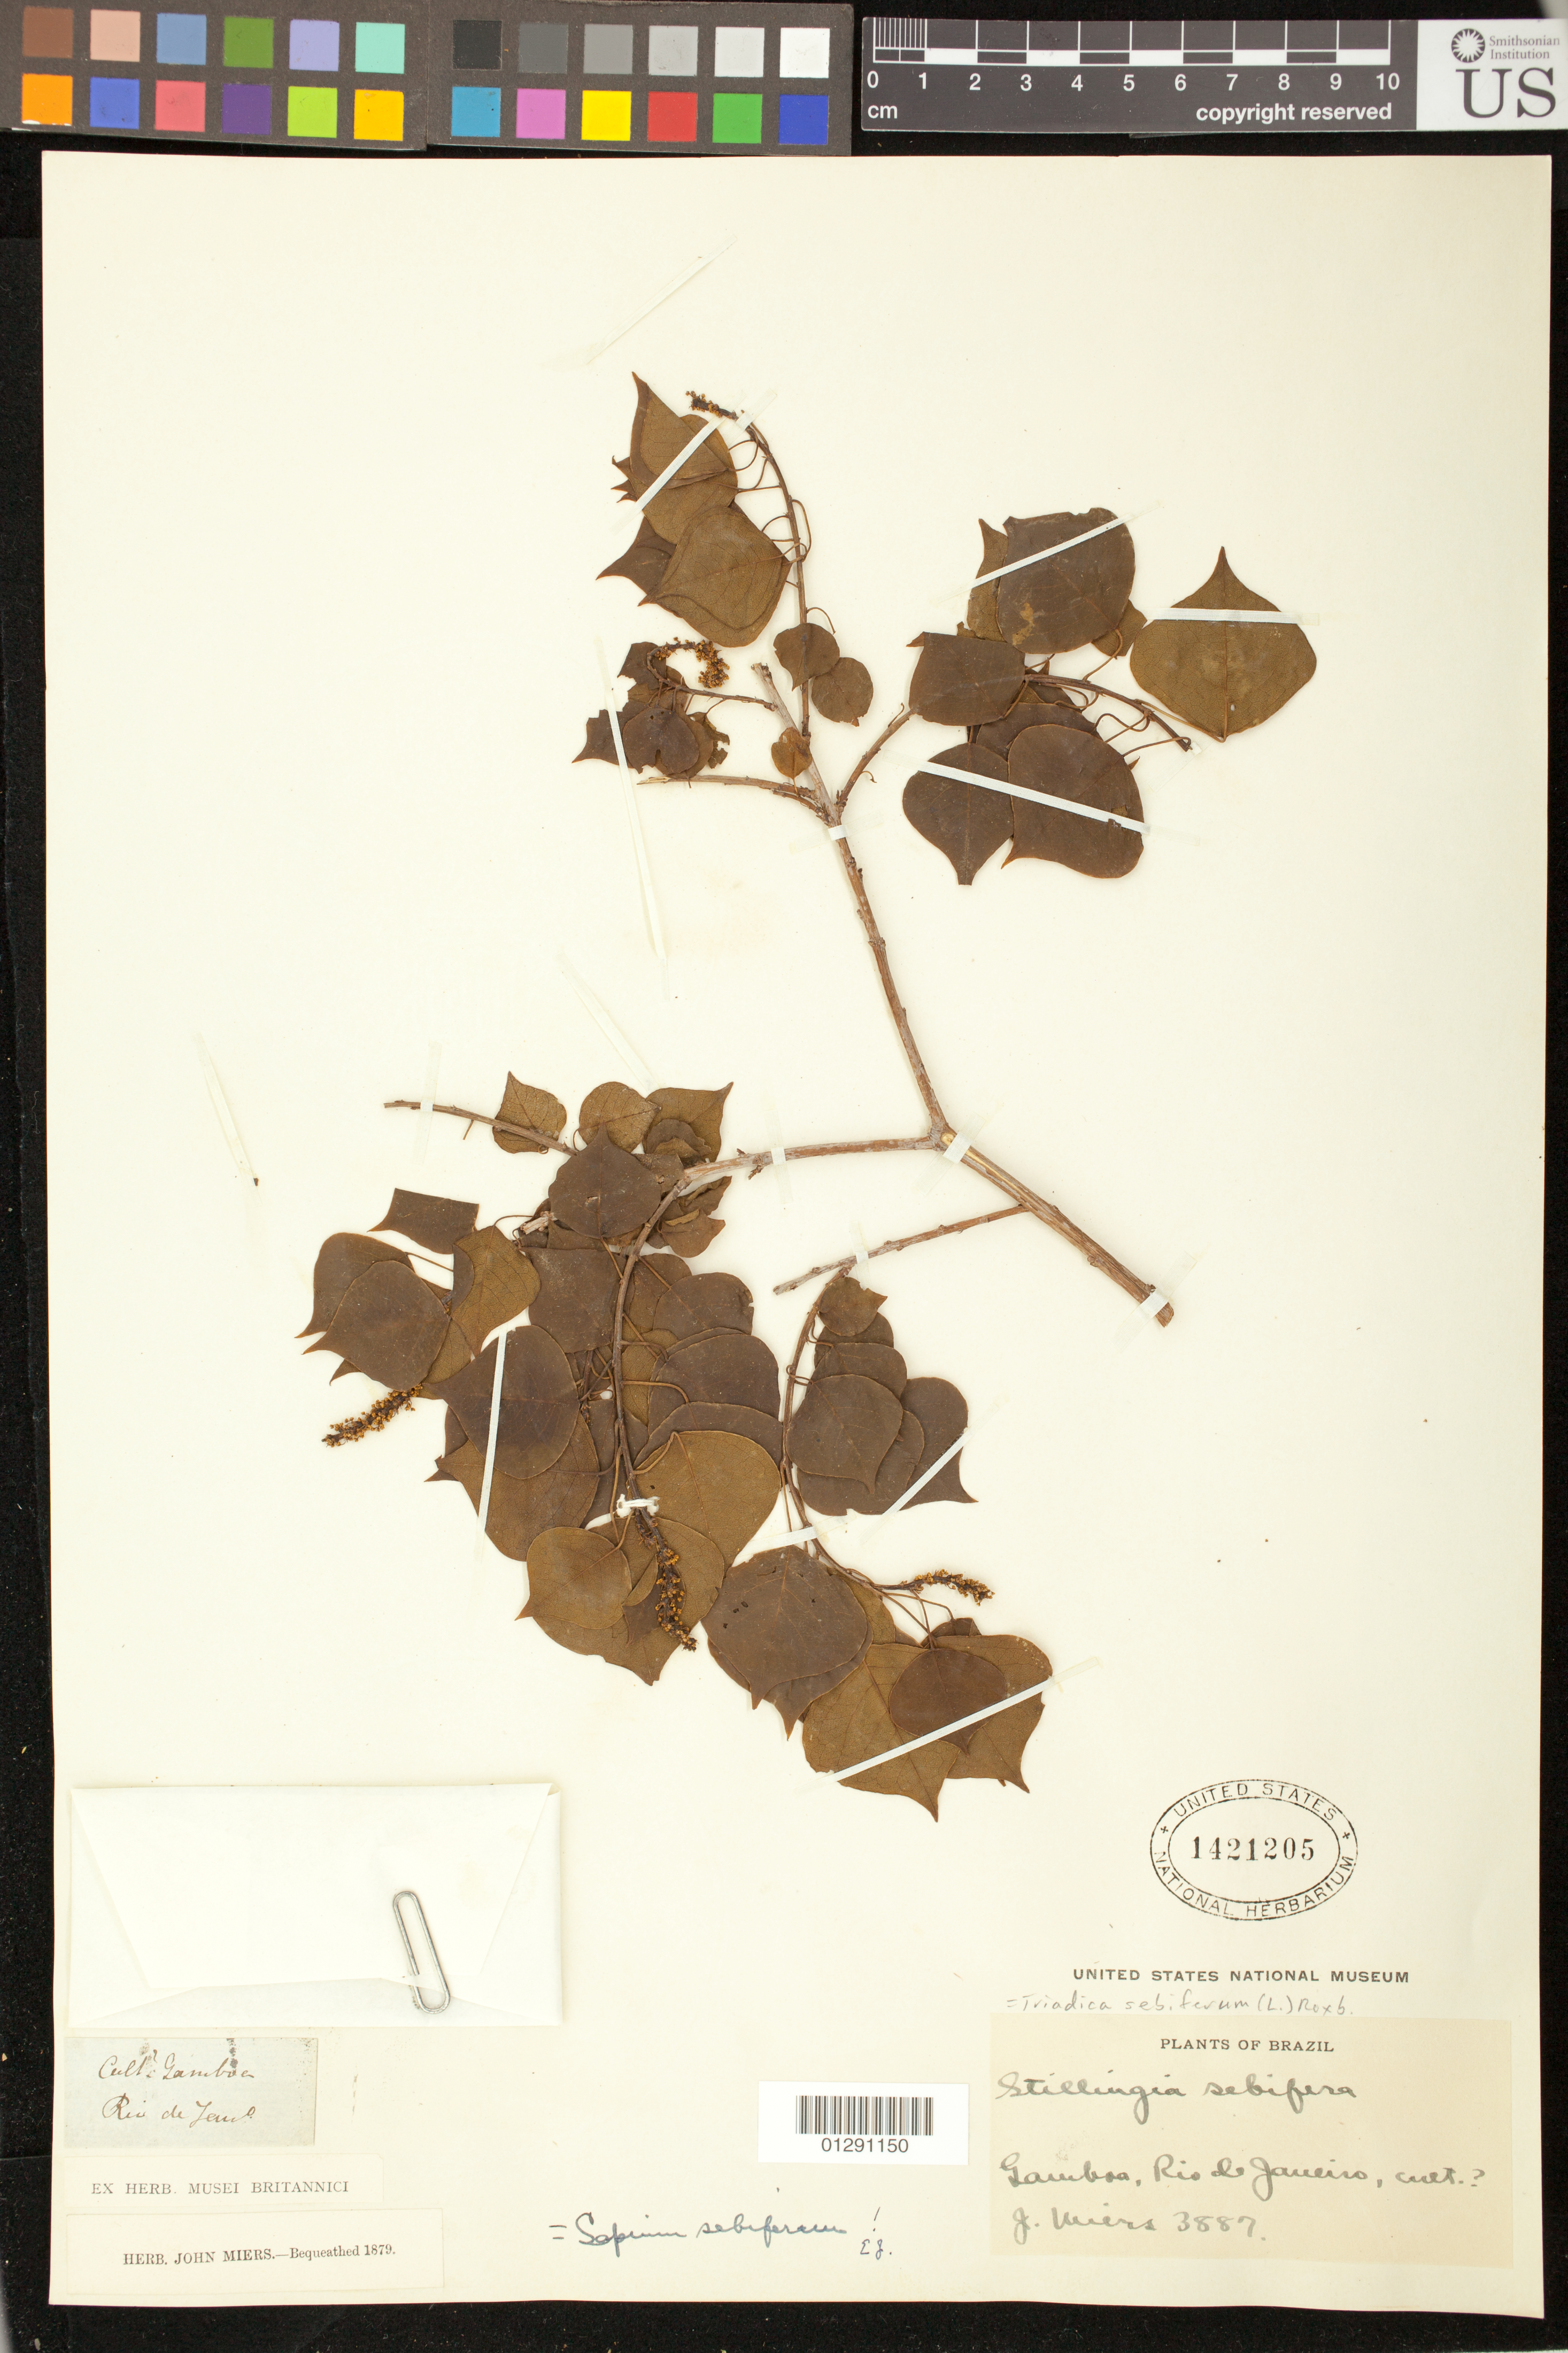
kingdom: Plantae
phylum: Tracheophyta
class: Magnoliopsida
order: Malpighiales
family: Euphorbiaceae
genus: Sapium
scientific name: Sapium sebiferum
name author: (L.) Roxb.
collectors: J. Wiens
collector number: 3887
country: Brazil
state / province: Rio de Janeiro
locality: Gamboa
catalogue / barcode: US 1421205